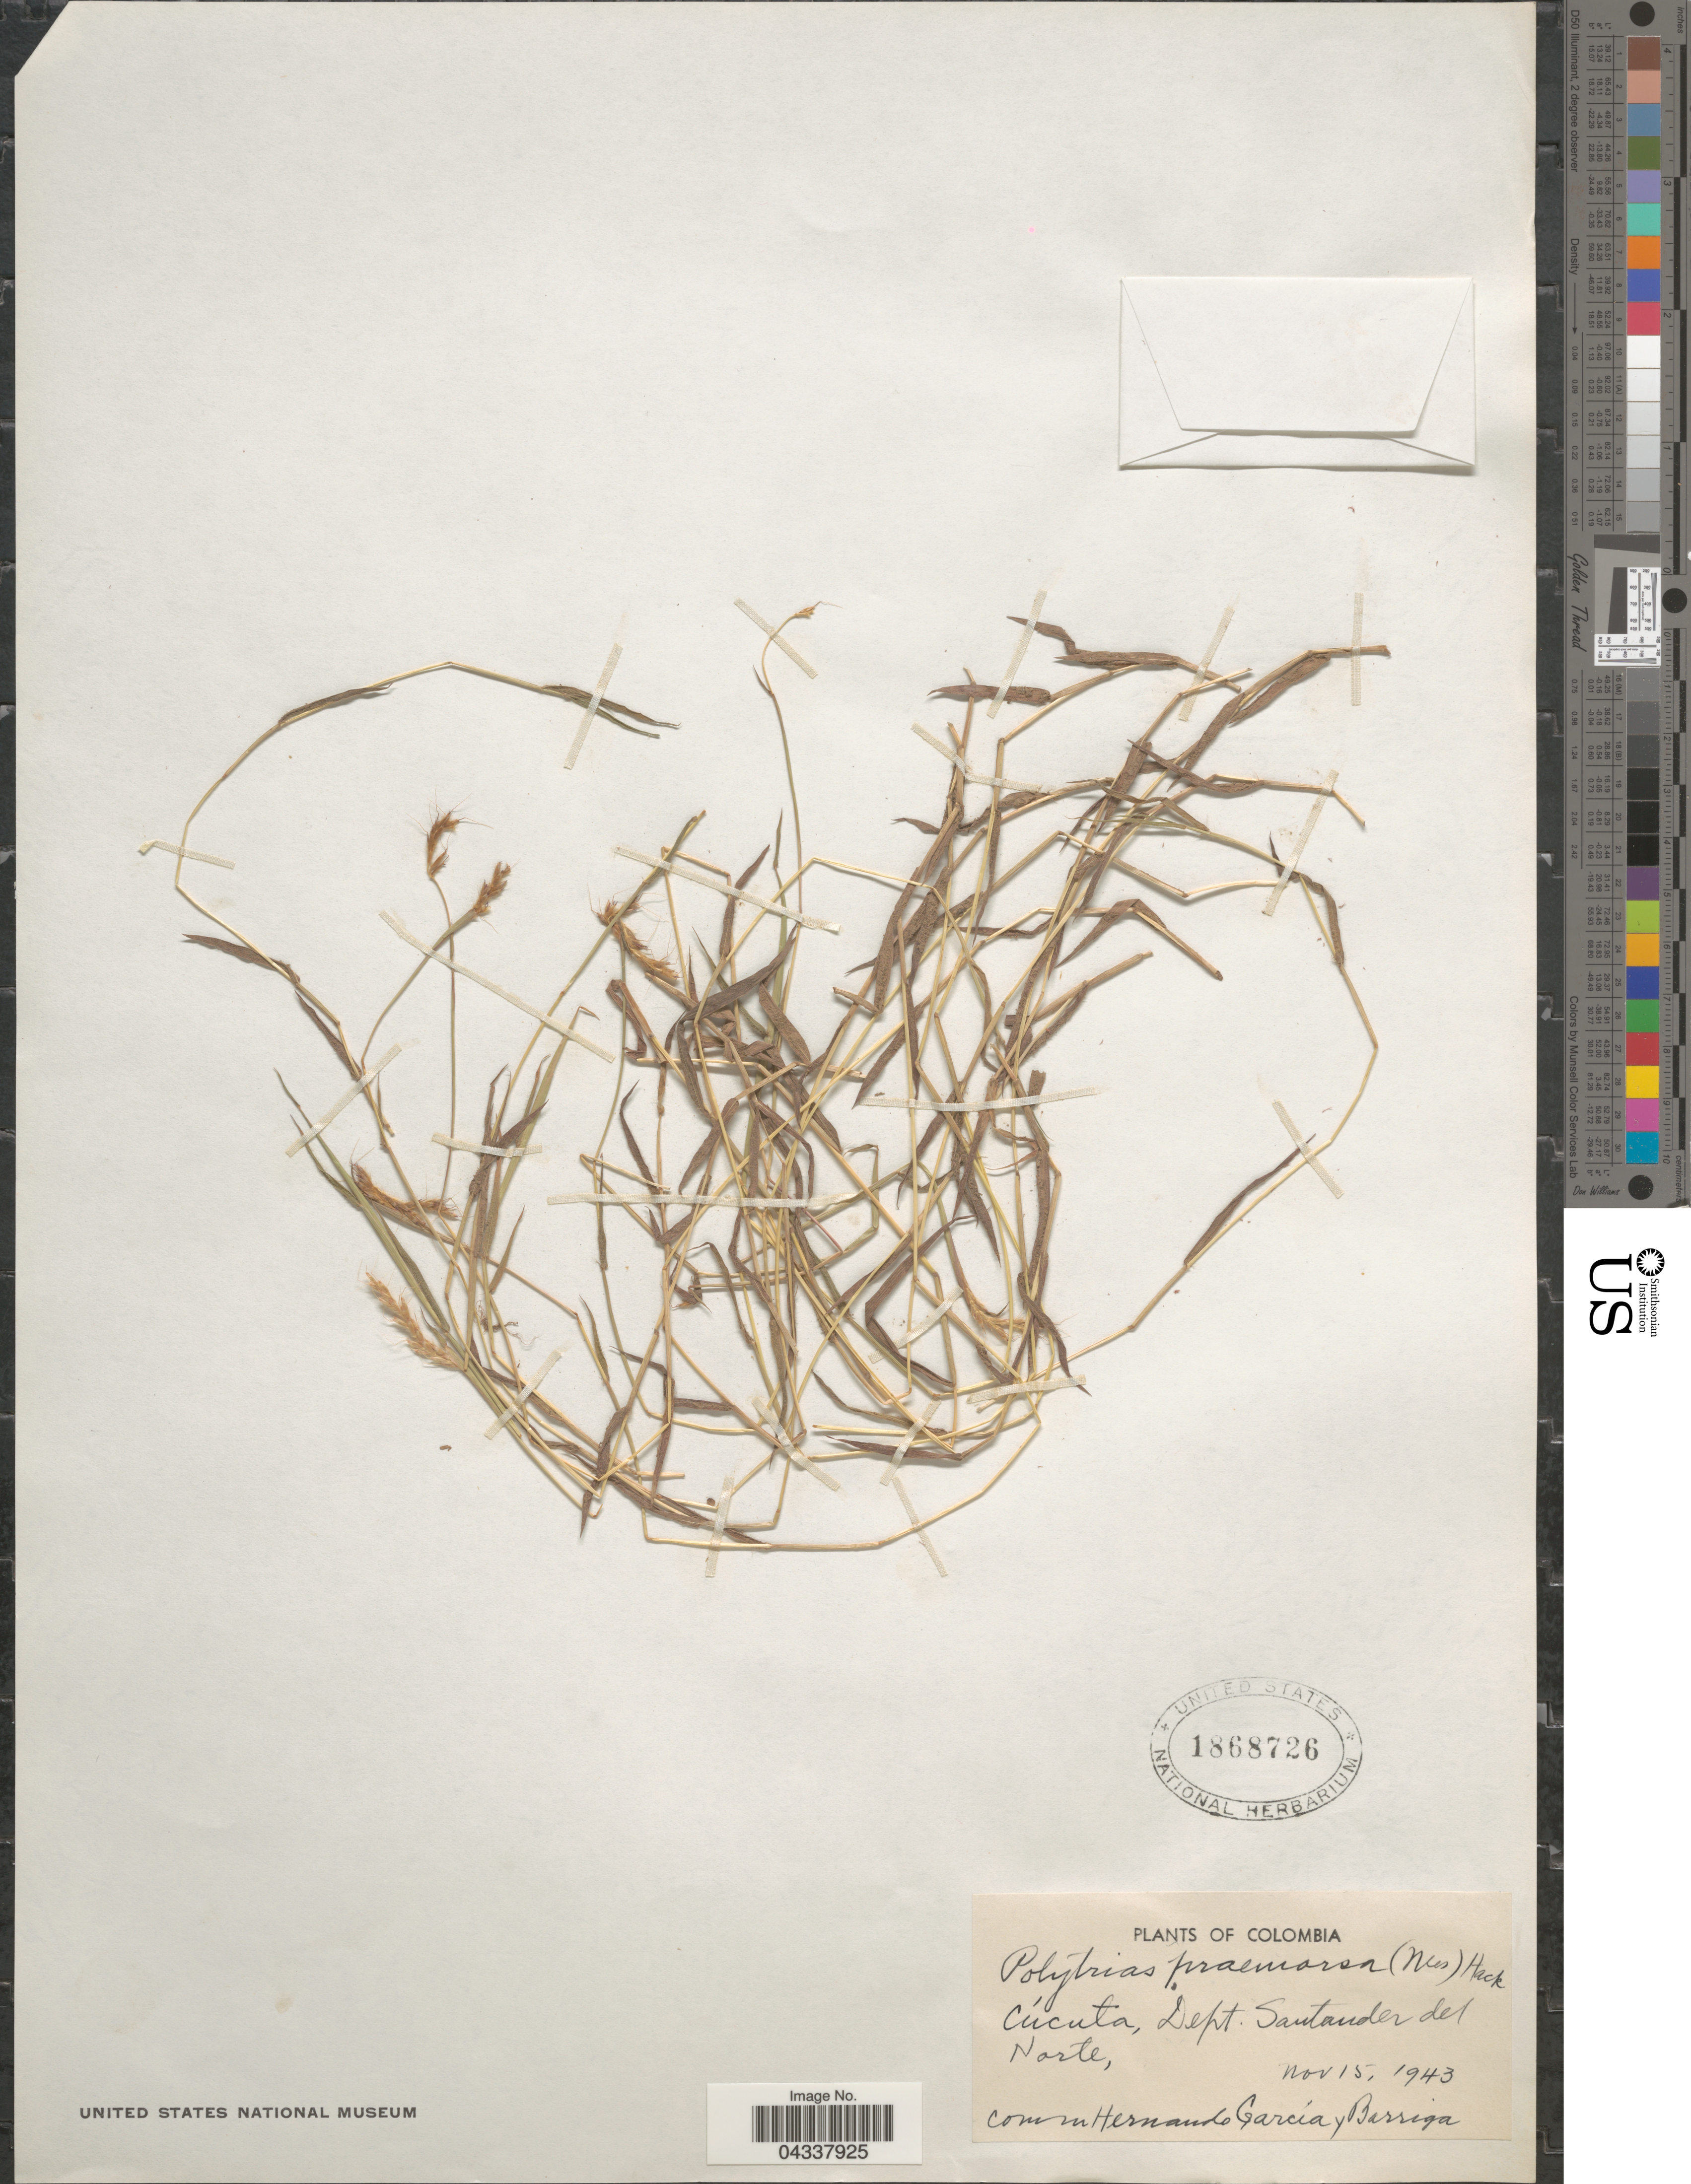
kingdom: Plantae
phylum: Tracheophyta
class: Liliopsida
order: Poales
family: Poaceae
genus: Polytrias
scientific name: Polytrias indica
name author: (Houtt.) Veldkamp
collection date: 1943-11-15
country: Colombia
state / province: Norte de Santander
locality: Cúcuta, Dept. Santander del Norte.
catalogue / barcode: US 1868726